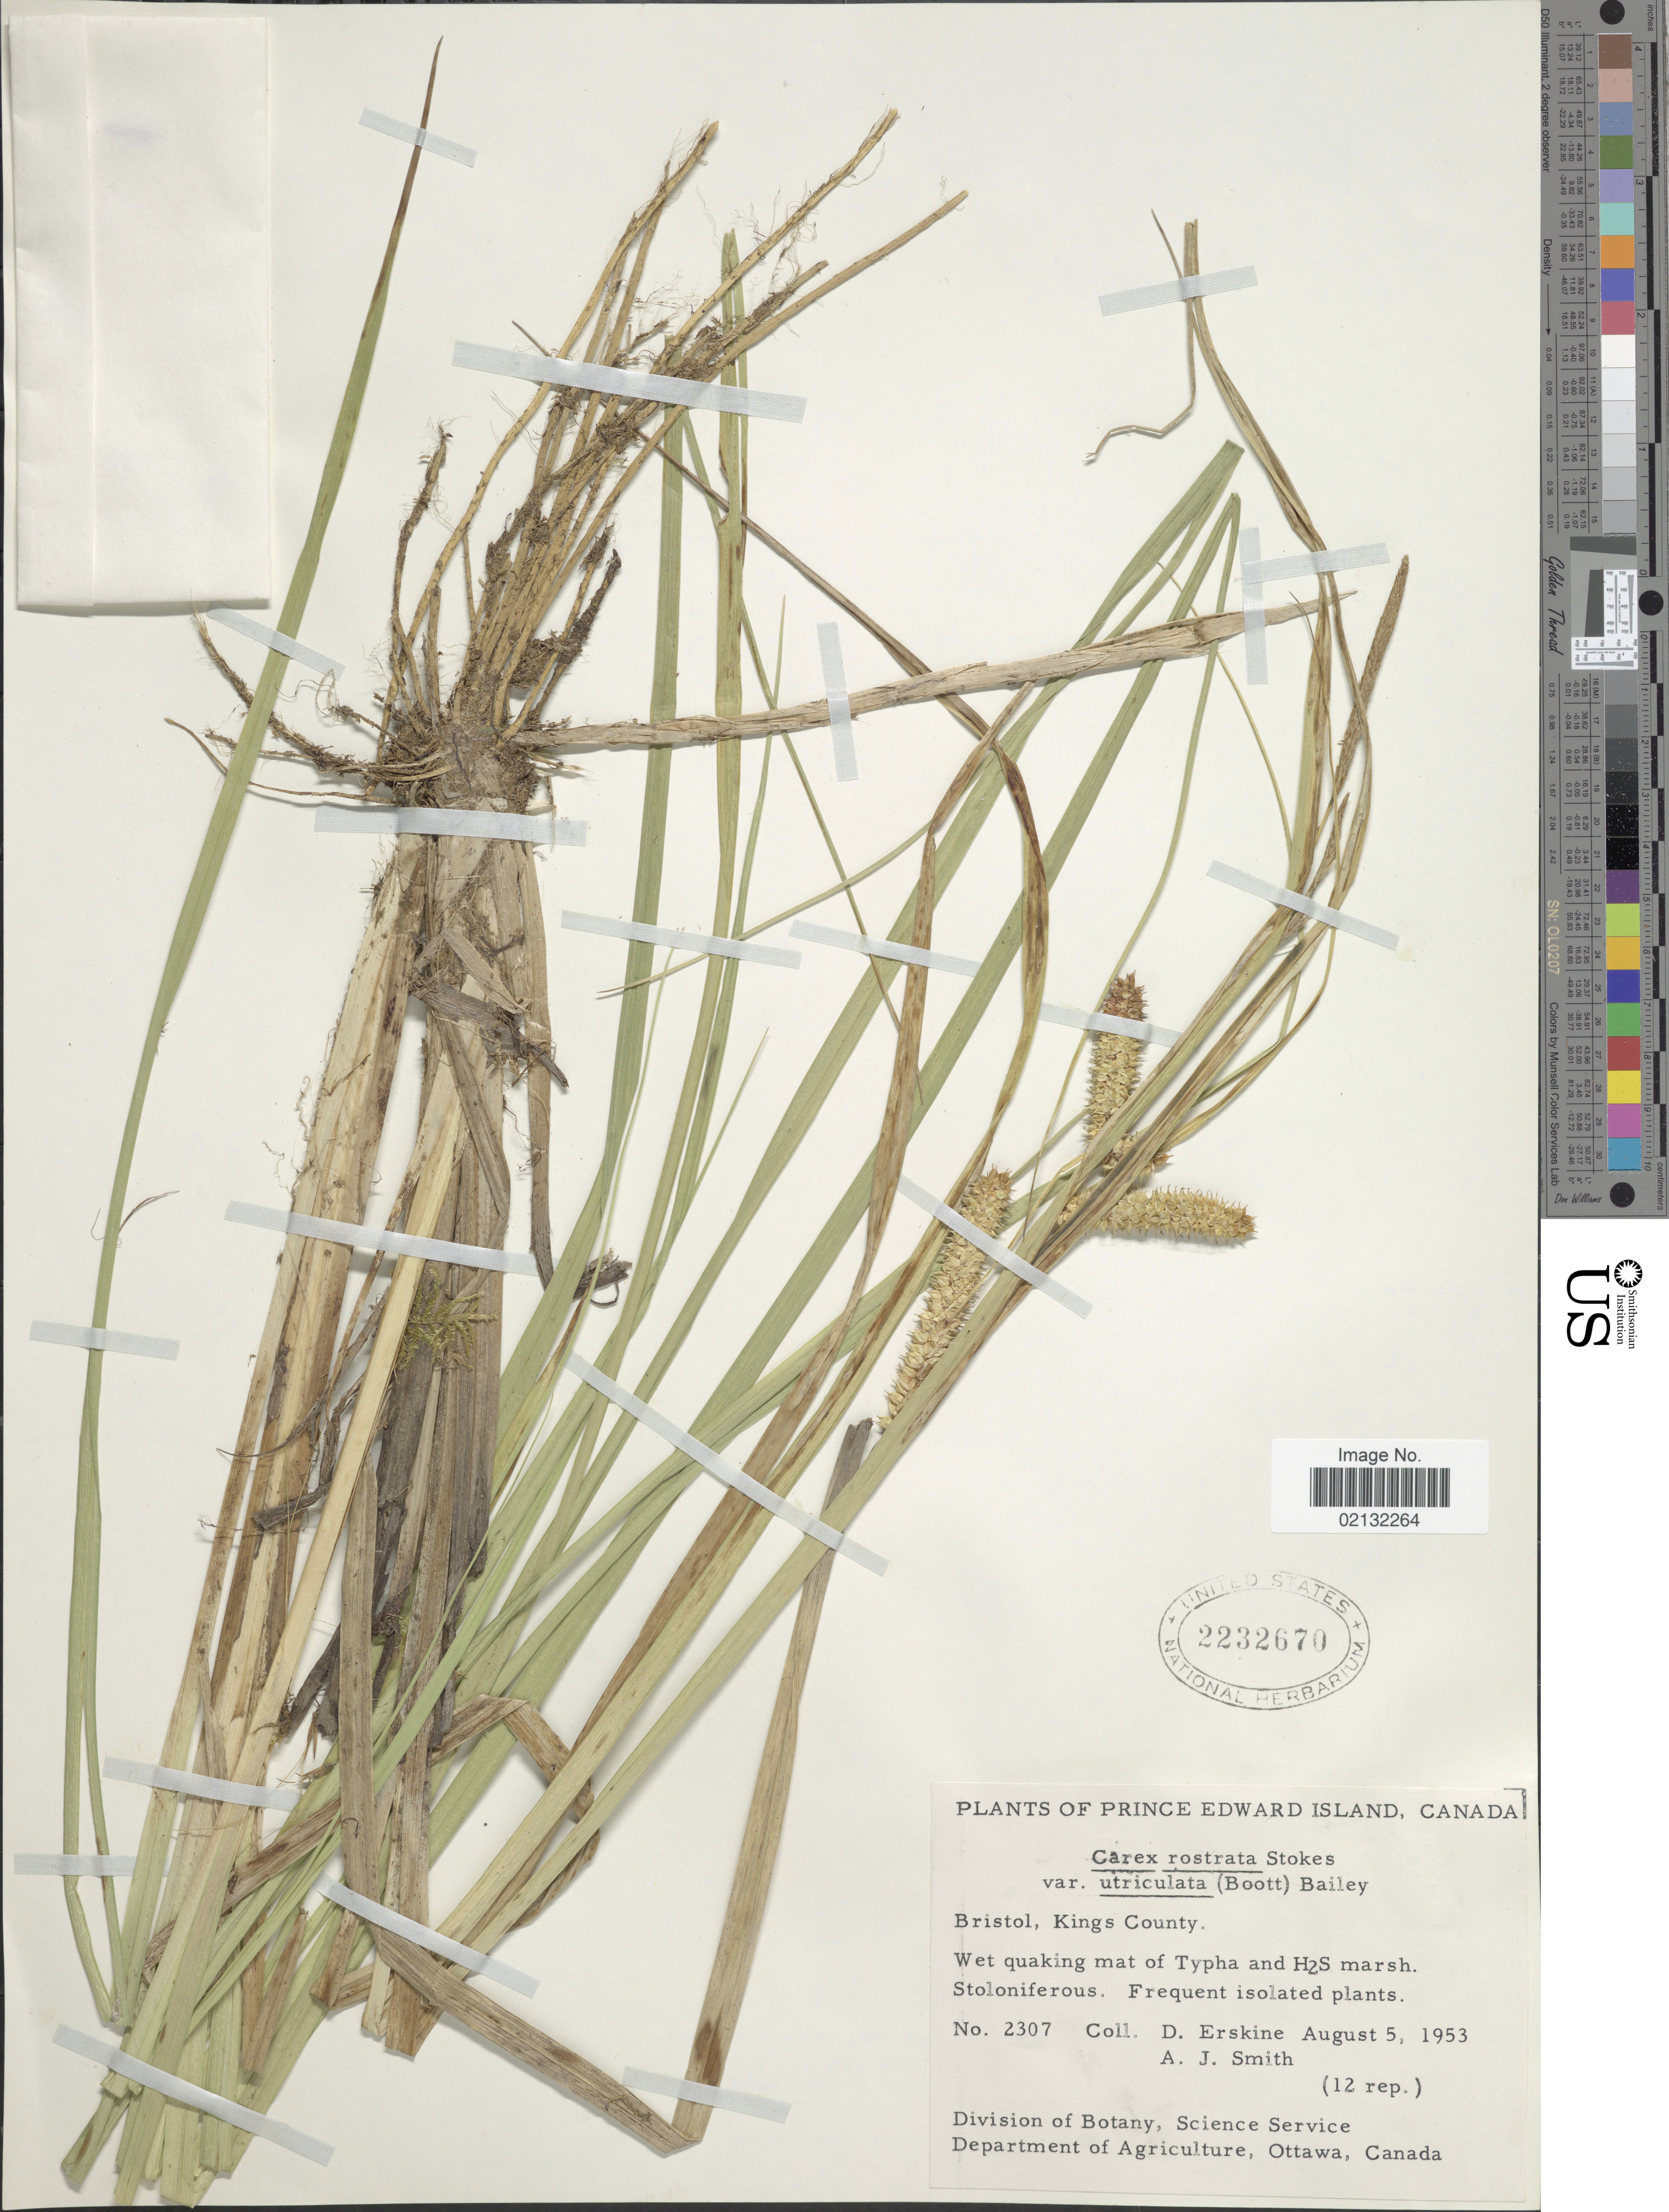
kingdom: Plantae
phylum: Tracheophyta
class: Liliopsida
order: Poales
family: Cyperaceae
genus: Carex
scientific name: Carex rostrata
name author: Stokes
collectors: D. Erskine & A. J. E. Smith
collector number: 2307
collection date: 1953-08-05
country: Canada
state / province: Prince Edward Island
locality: Bristol, Kings County, wet quaking mat of Typha and H2S marsh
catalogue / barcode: US 2232670